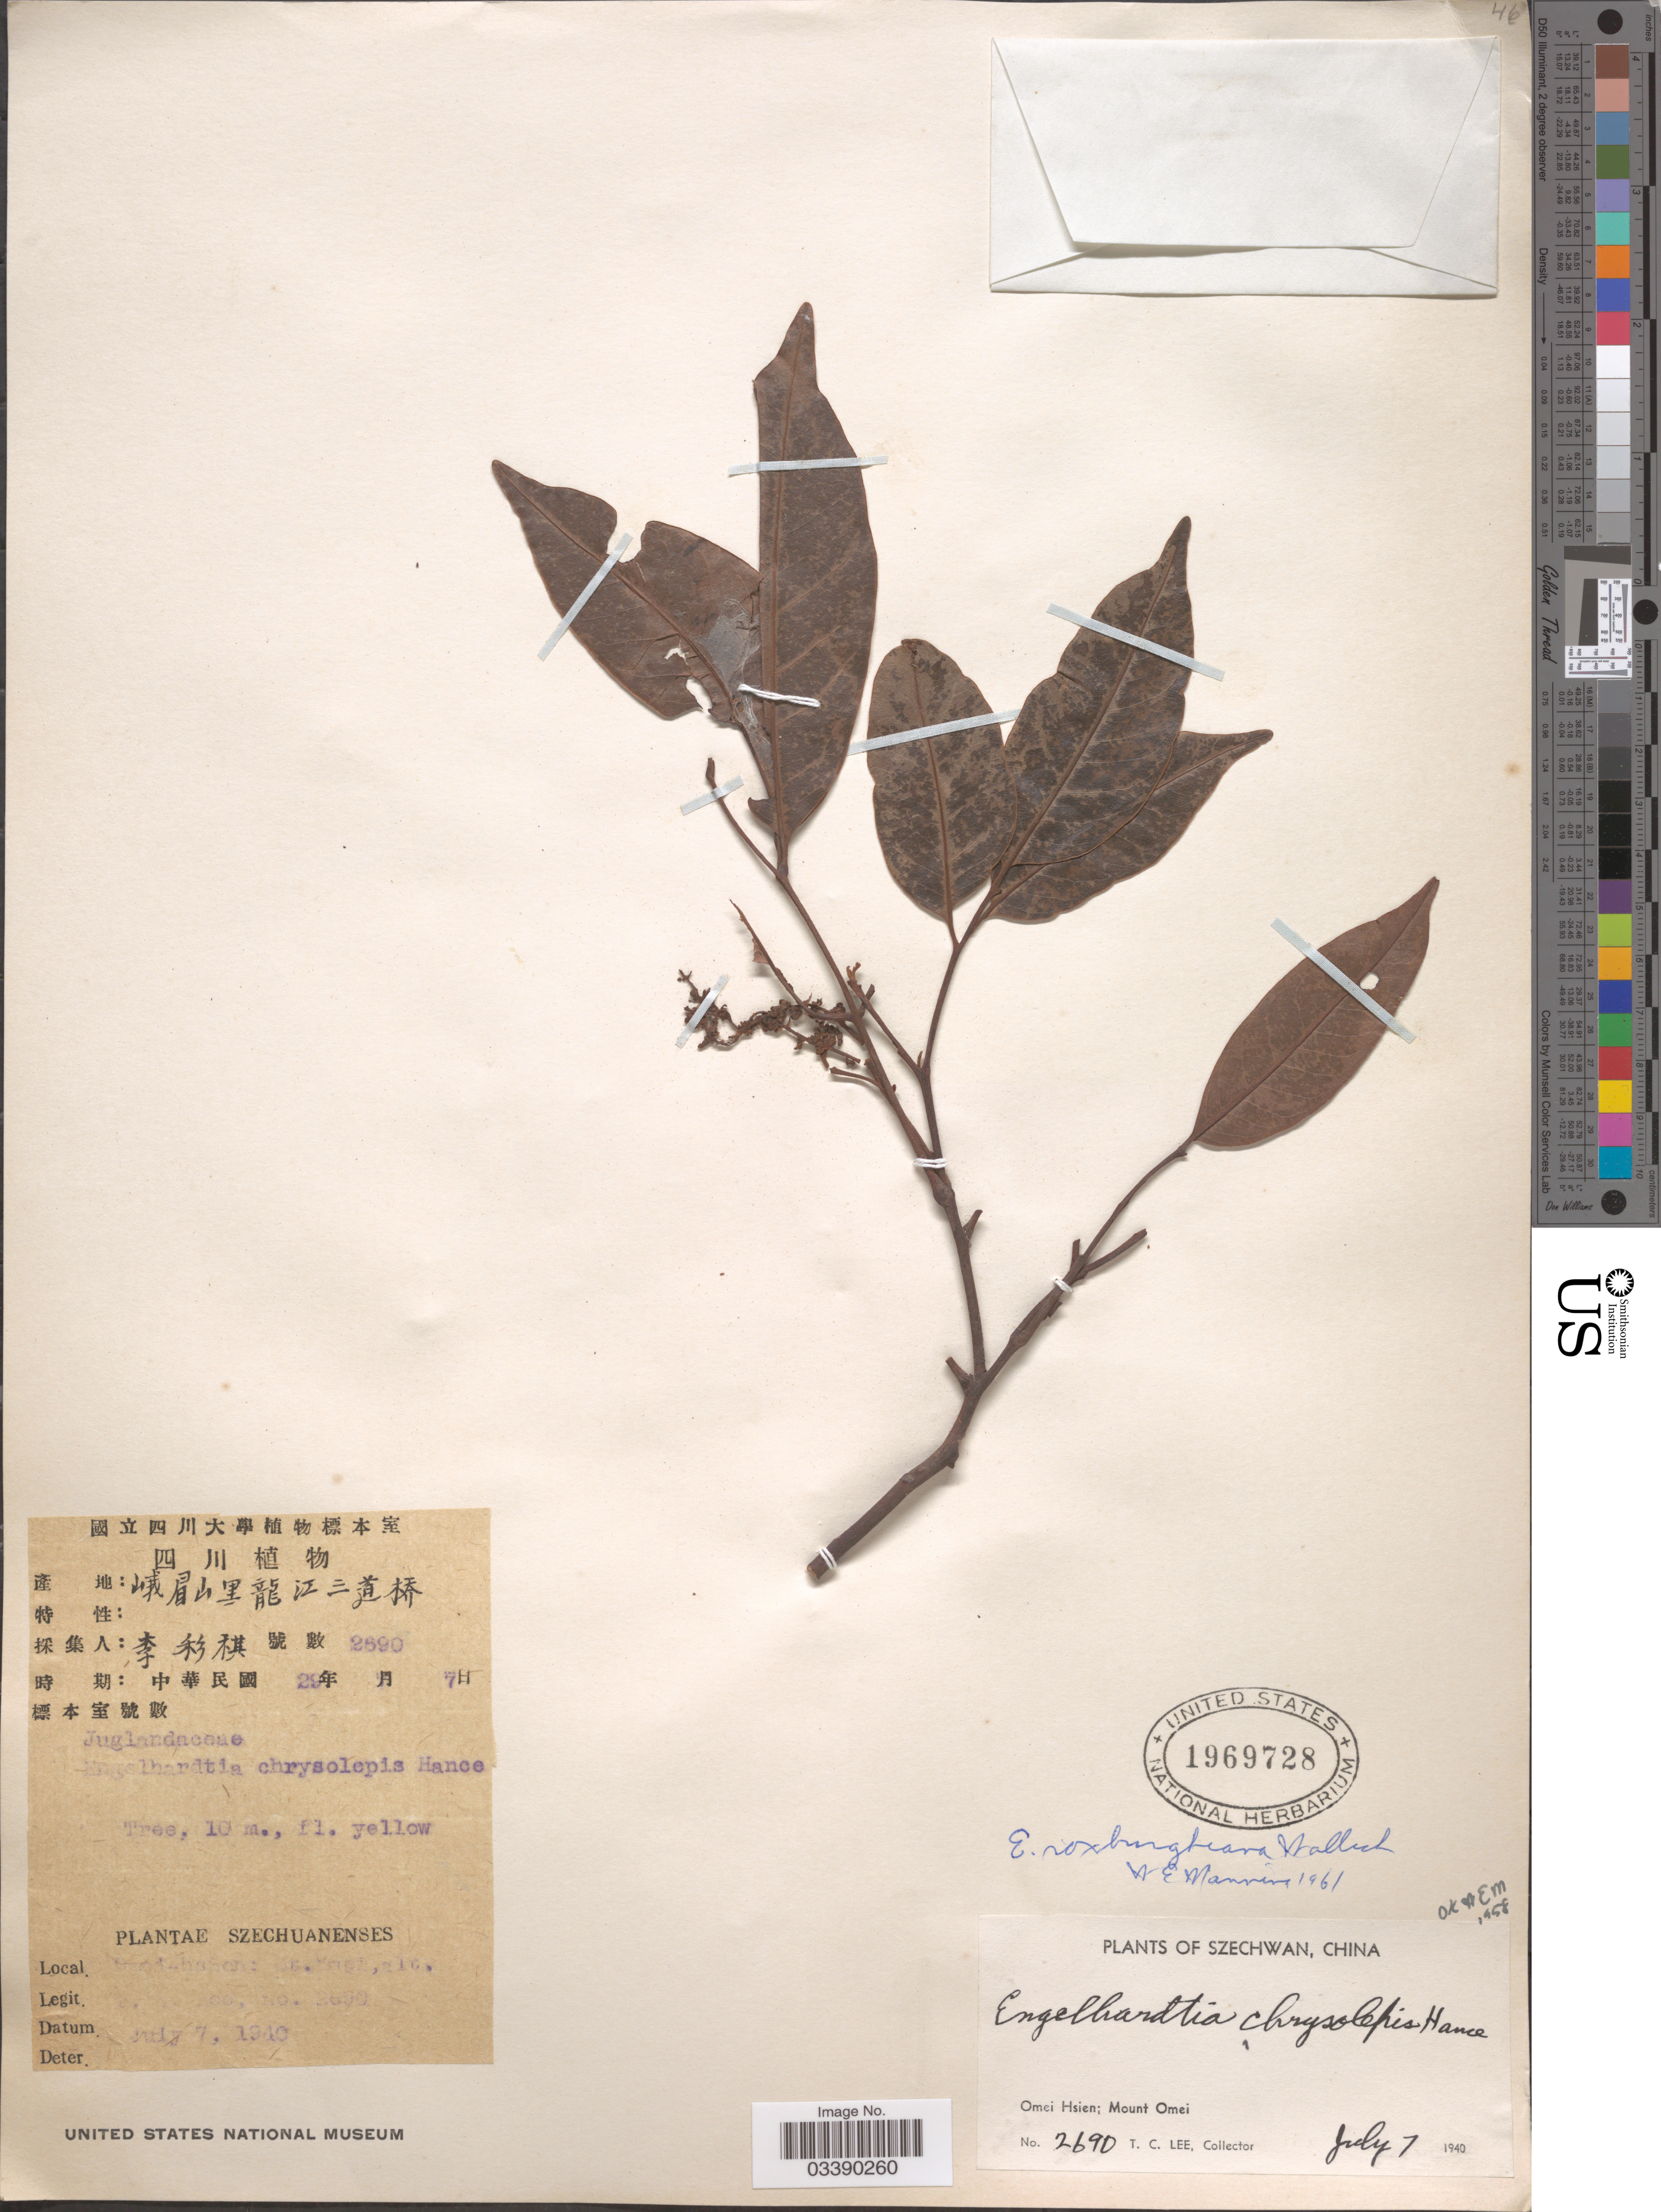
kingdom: Plantae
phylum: Tracheophyta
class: Magnoliopsida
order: Fagales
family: Juglandaceae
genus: Engelhardia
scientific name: Engelhardia roxburghiana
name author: Lindl.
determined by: Strong, M. T., (US), Smithsonian Institution - National Museum of Natural History (UNITED STATES)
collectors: T. Lee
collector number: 2690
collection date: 1940-07-07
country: China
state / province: Sichuan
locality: Szechwan. Omei Hsien; Mount Omei.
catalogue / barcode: US 1969728